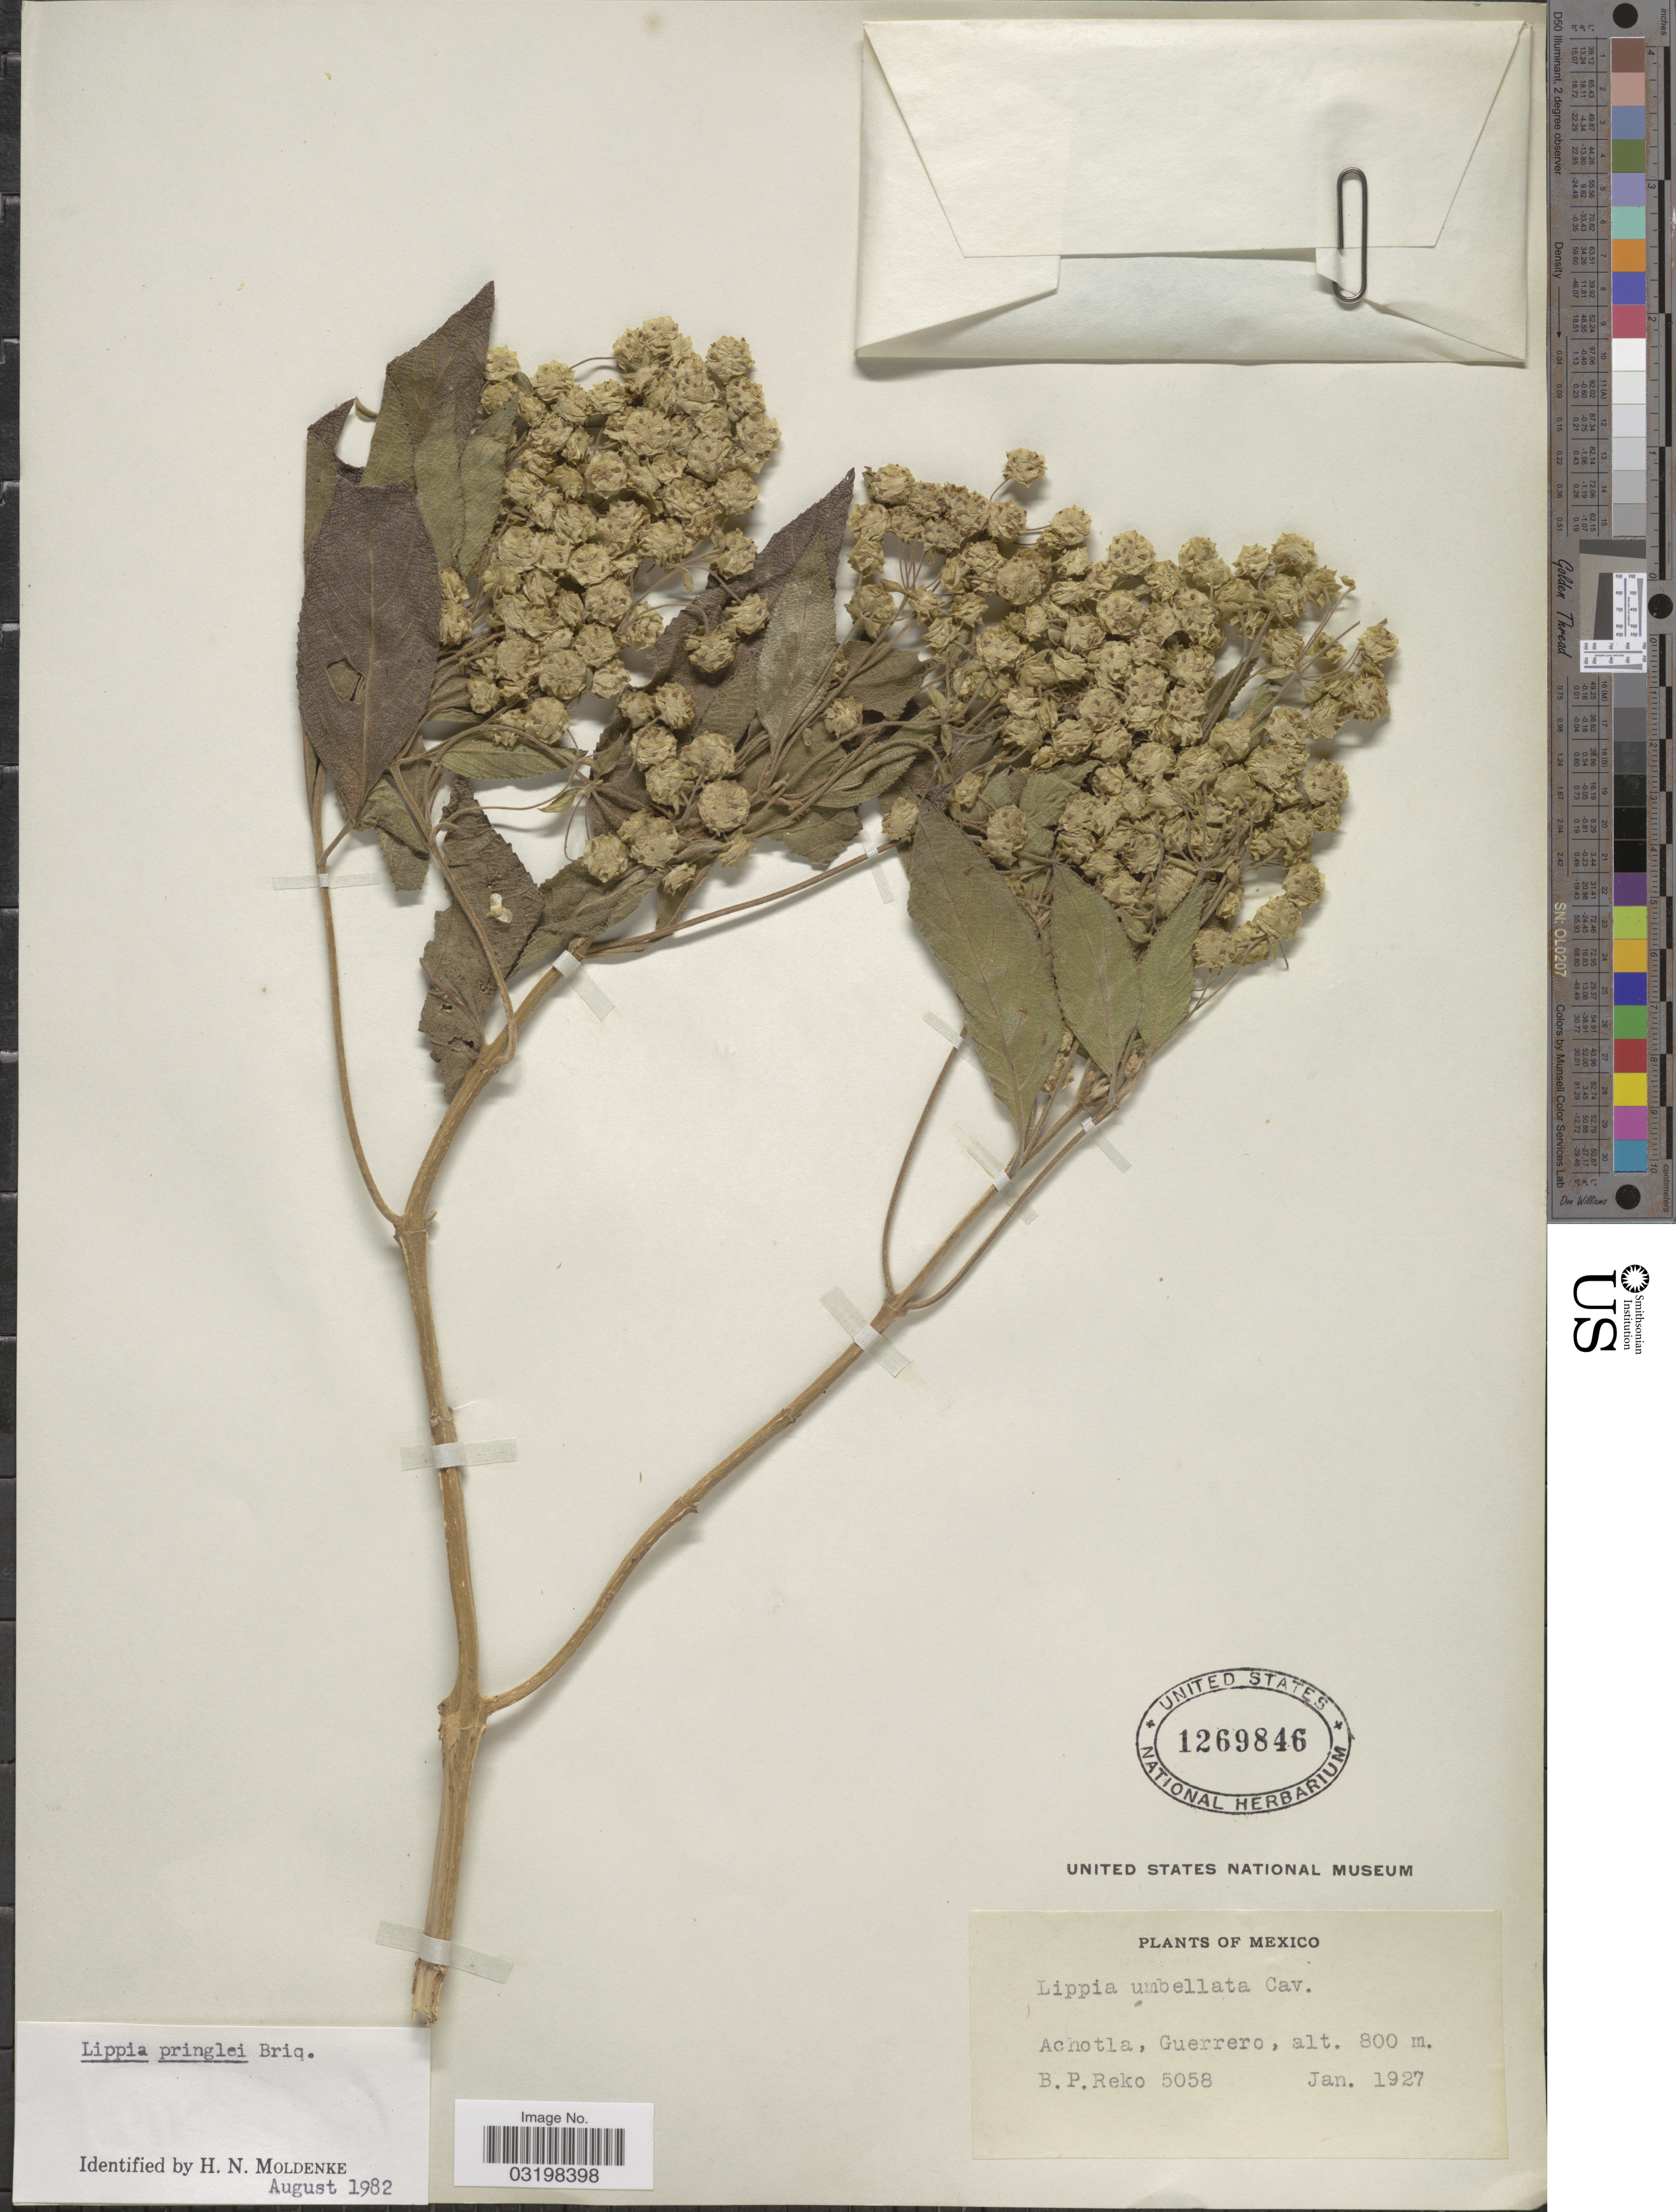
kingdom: Plantae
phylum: Tracheophyta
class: Magnoliopsida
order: Lamiales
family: Verbenaceae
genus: Lippia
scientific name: Lippia umbellata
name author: Cav.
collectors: B. P. Reko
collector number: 5058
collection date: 1927-01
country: Mexico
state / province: Guerrero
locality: Achotla.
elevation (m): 800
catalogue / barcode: US 1269846